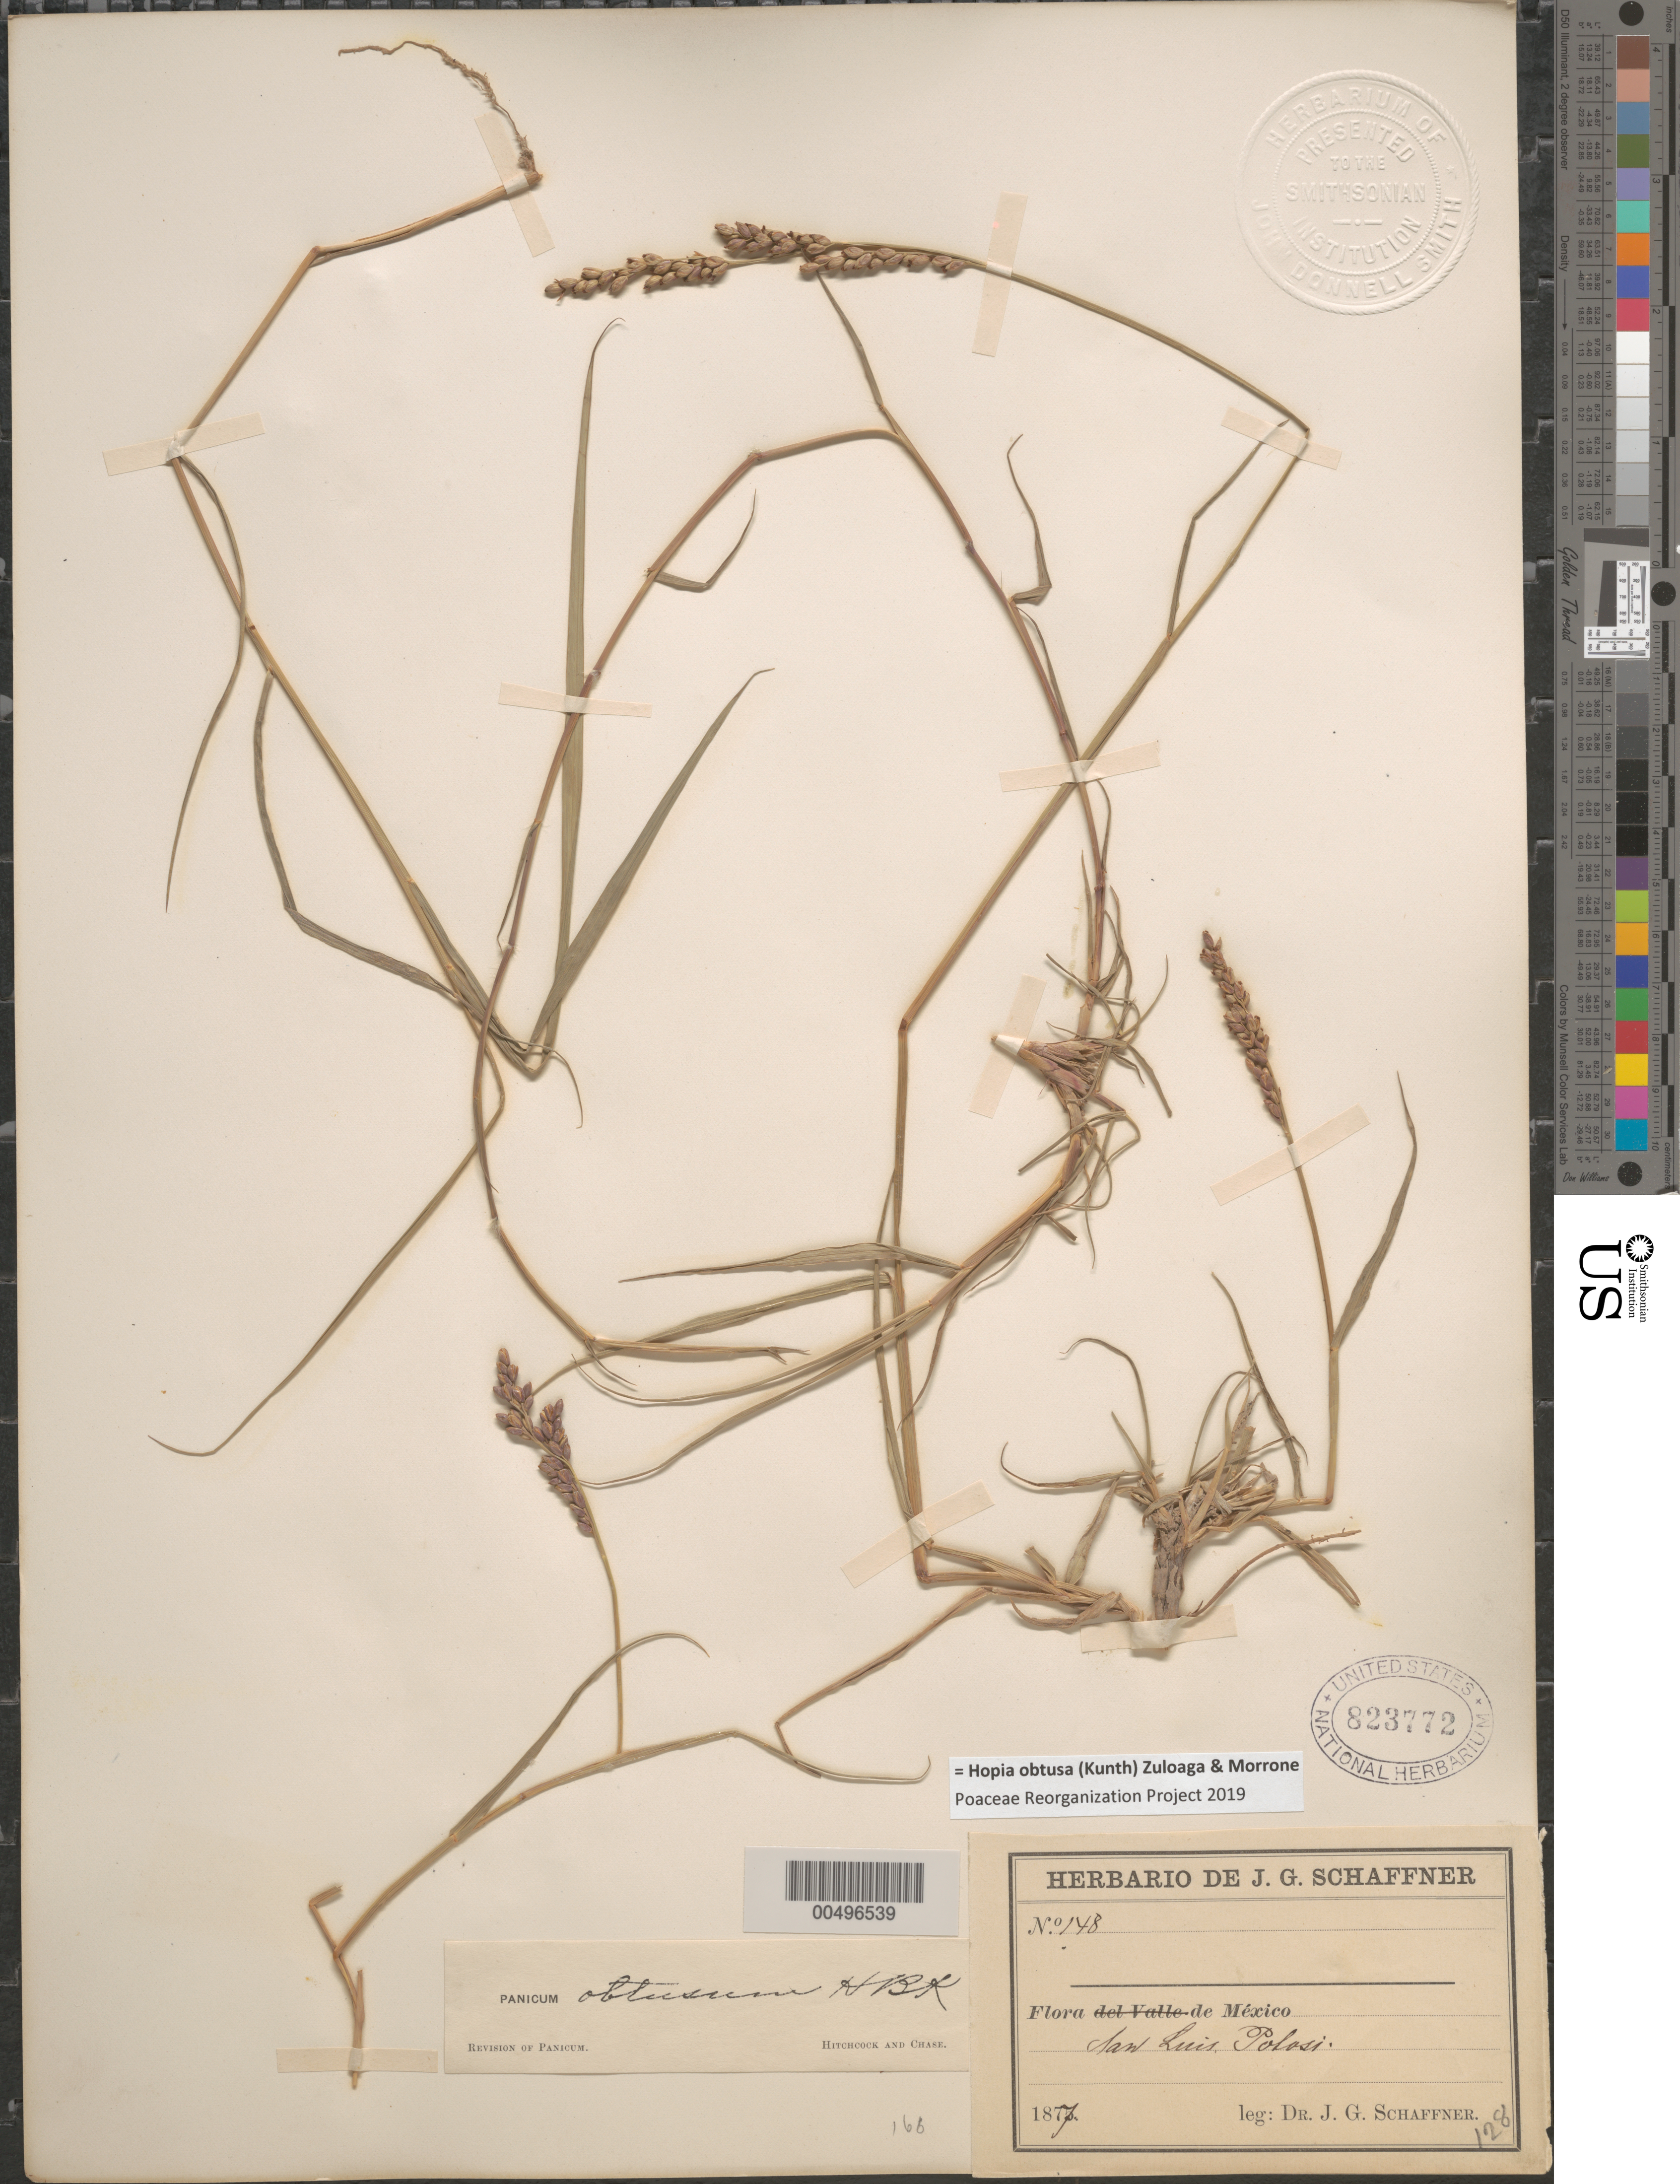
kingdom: Plantae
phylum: Tracheophyta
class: Liliopsida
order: Poales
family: Poaceae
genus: Panicum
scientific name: Panicum obtusum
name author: Kunth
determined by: Hitchcock, A. S.; Chase, [M.] A.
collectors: J. G. Schaffner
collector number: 148/128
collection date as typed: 1877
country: Mexico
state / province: San Luis Potosi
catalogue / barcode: US 823772